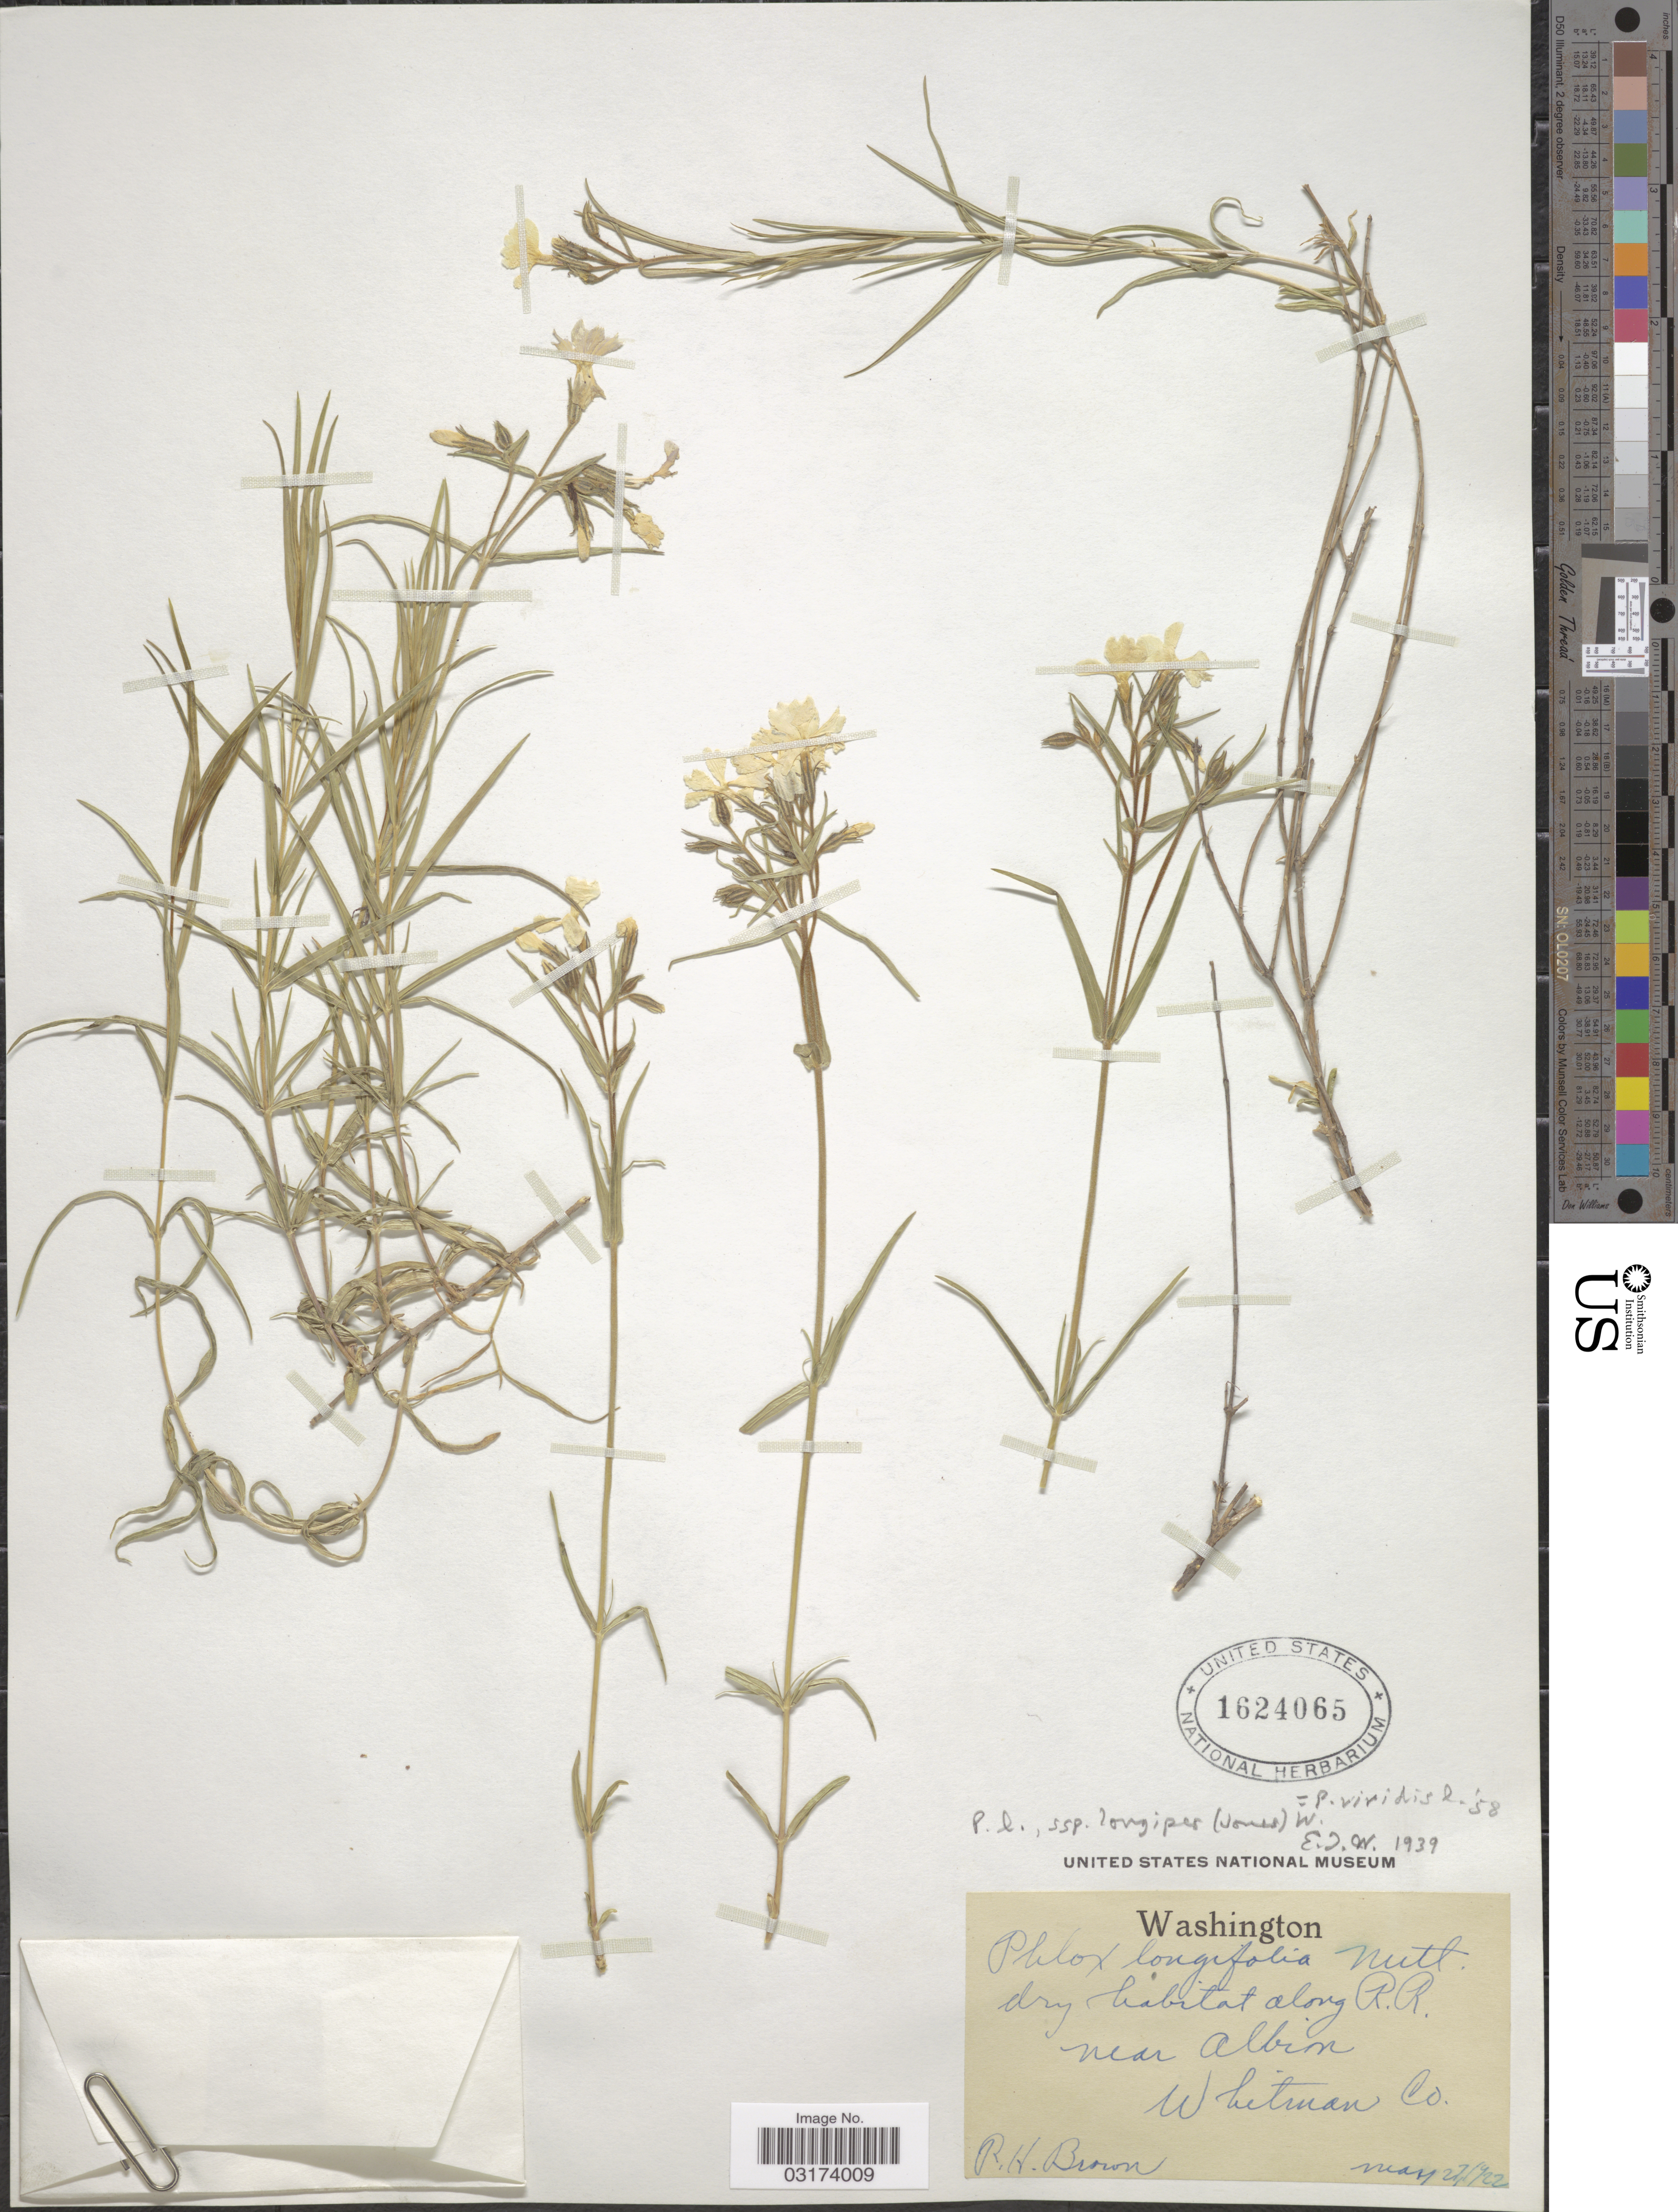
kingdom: Plantae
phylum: Tracheophyta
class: Magnoliopsida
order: Ericales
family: Polemoniaceae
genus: Phlox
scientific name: Phlox speciosa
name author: Pursh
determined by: Mayfield, M. H.; Ferguson, C. J.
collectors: R. Brown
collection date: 1922-05-27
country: United States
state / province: Washington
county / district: Whitman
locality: Near Albin, Whitman Co.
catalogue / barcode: US 1624065